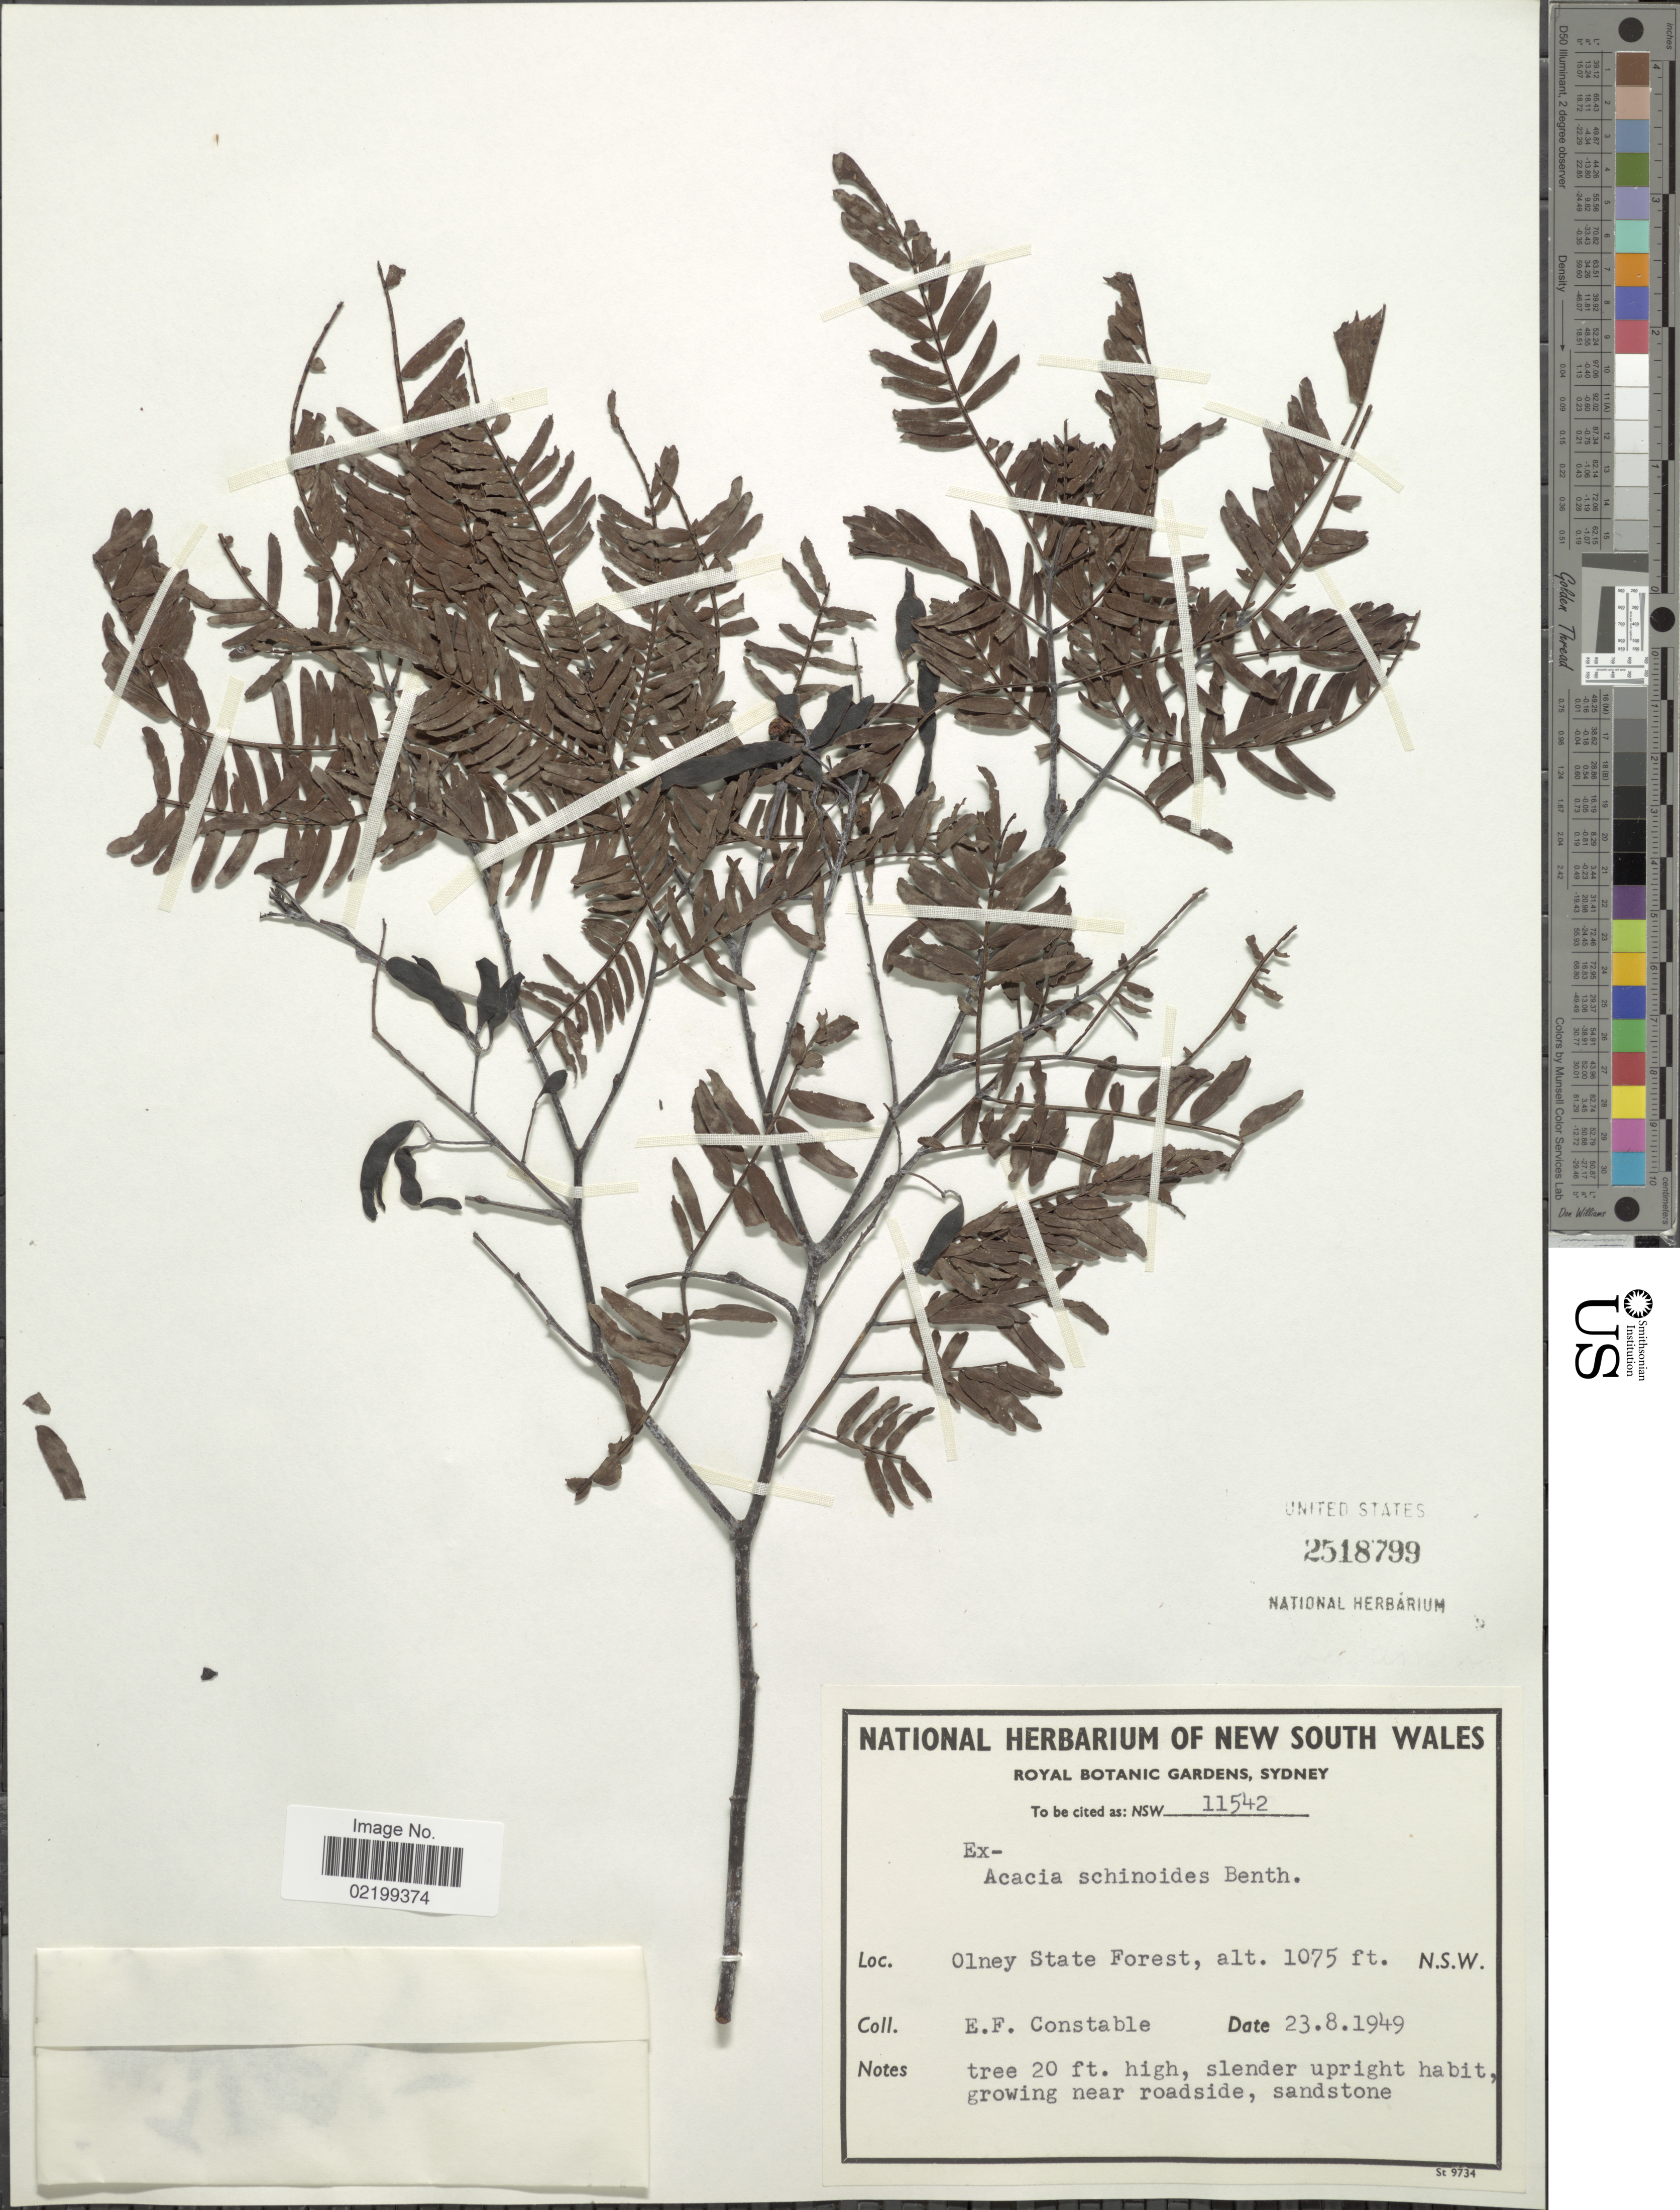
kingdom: Plantae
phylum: Tracheophyta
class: Magnoliopsida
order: Fabales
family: Fabaceae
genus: Acacia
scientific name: Acacia schinoides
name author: Benth.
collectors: E. F. Constable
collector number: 11542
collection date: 1949-08-23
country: Australia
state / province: New South Wales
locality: Olney State Forest, growing near roadside, sandstone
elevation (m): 328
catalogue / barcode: US 2518799